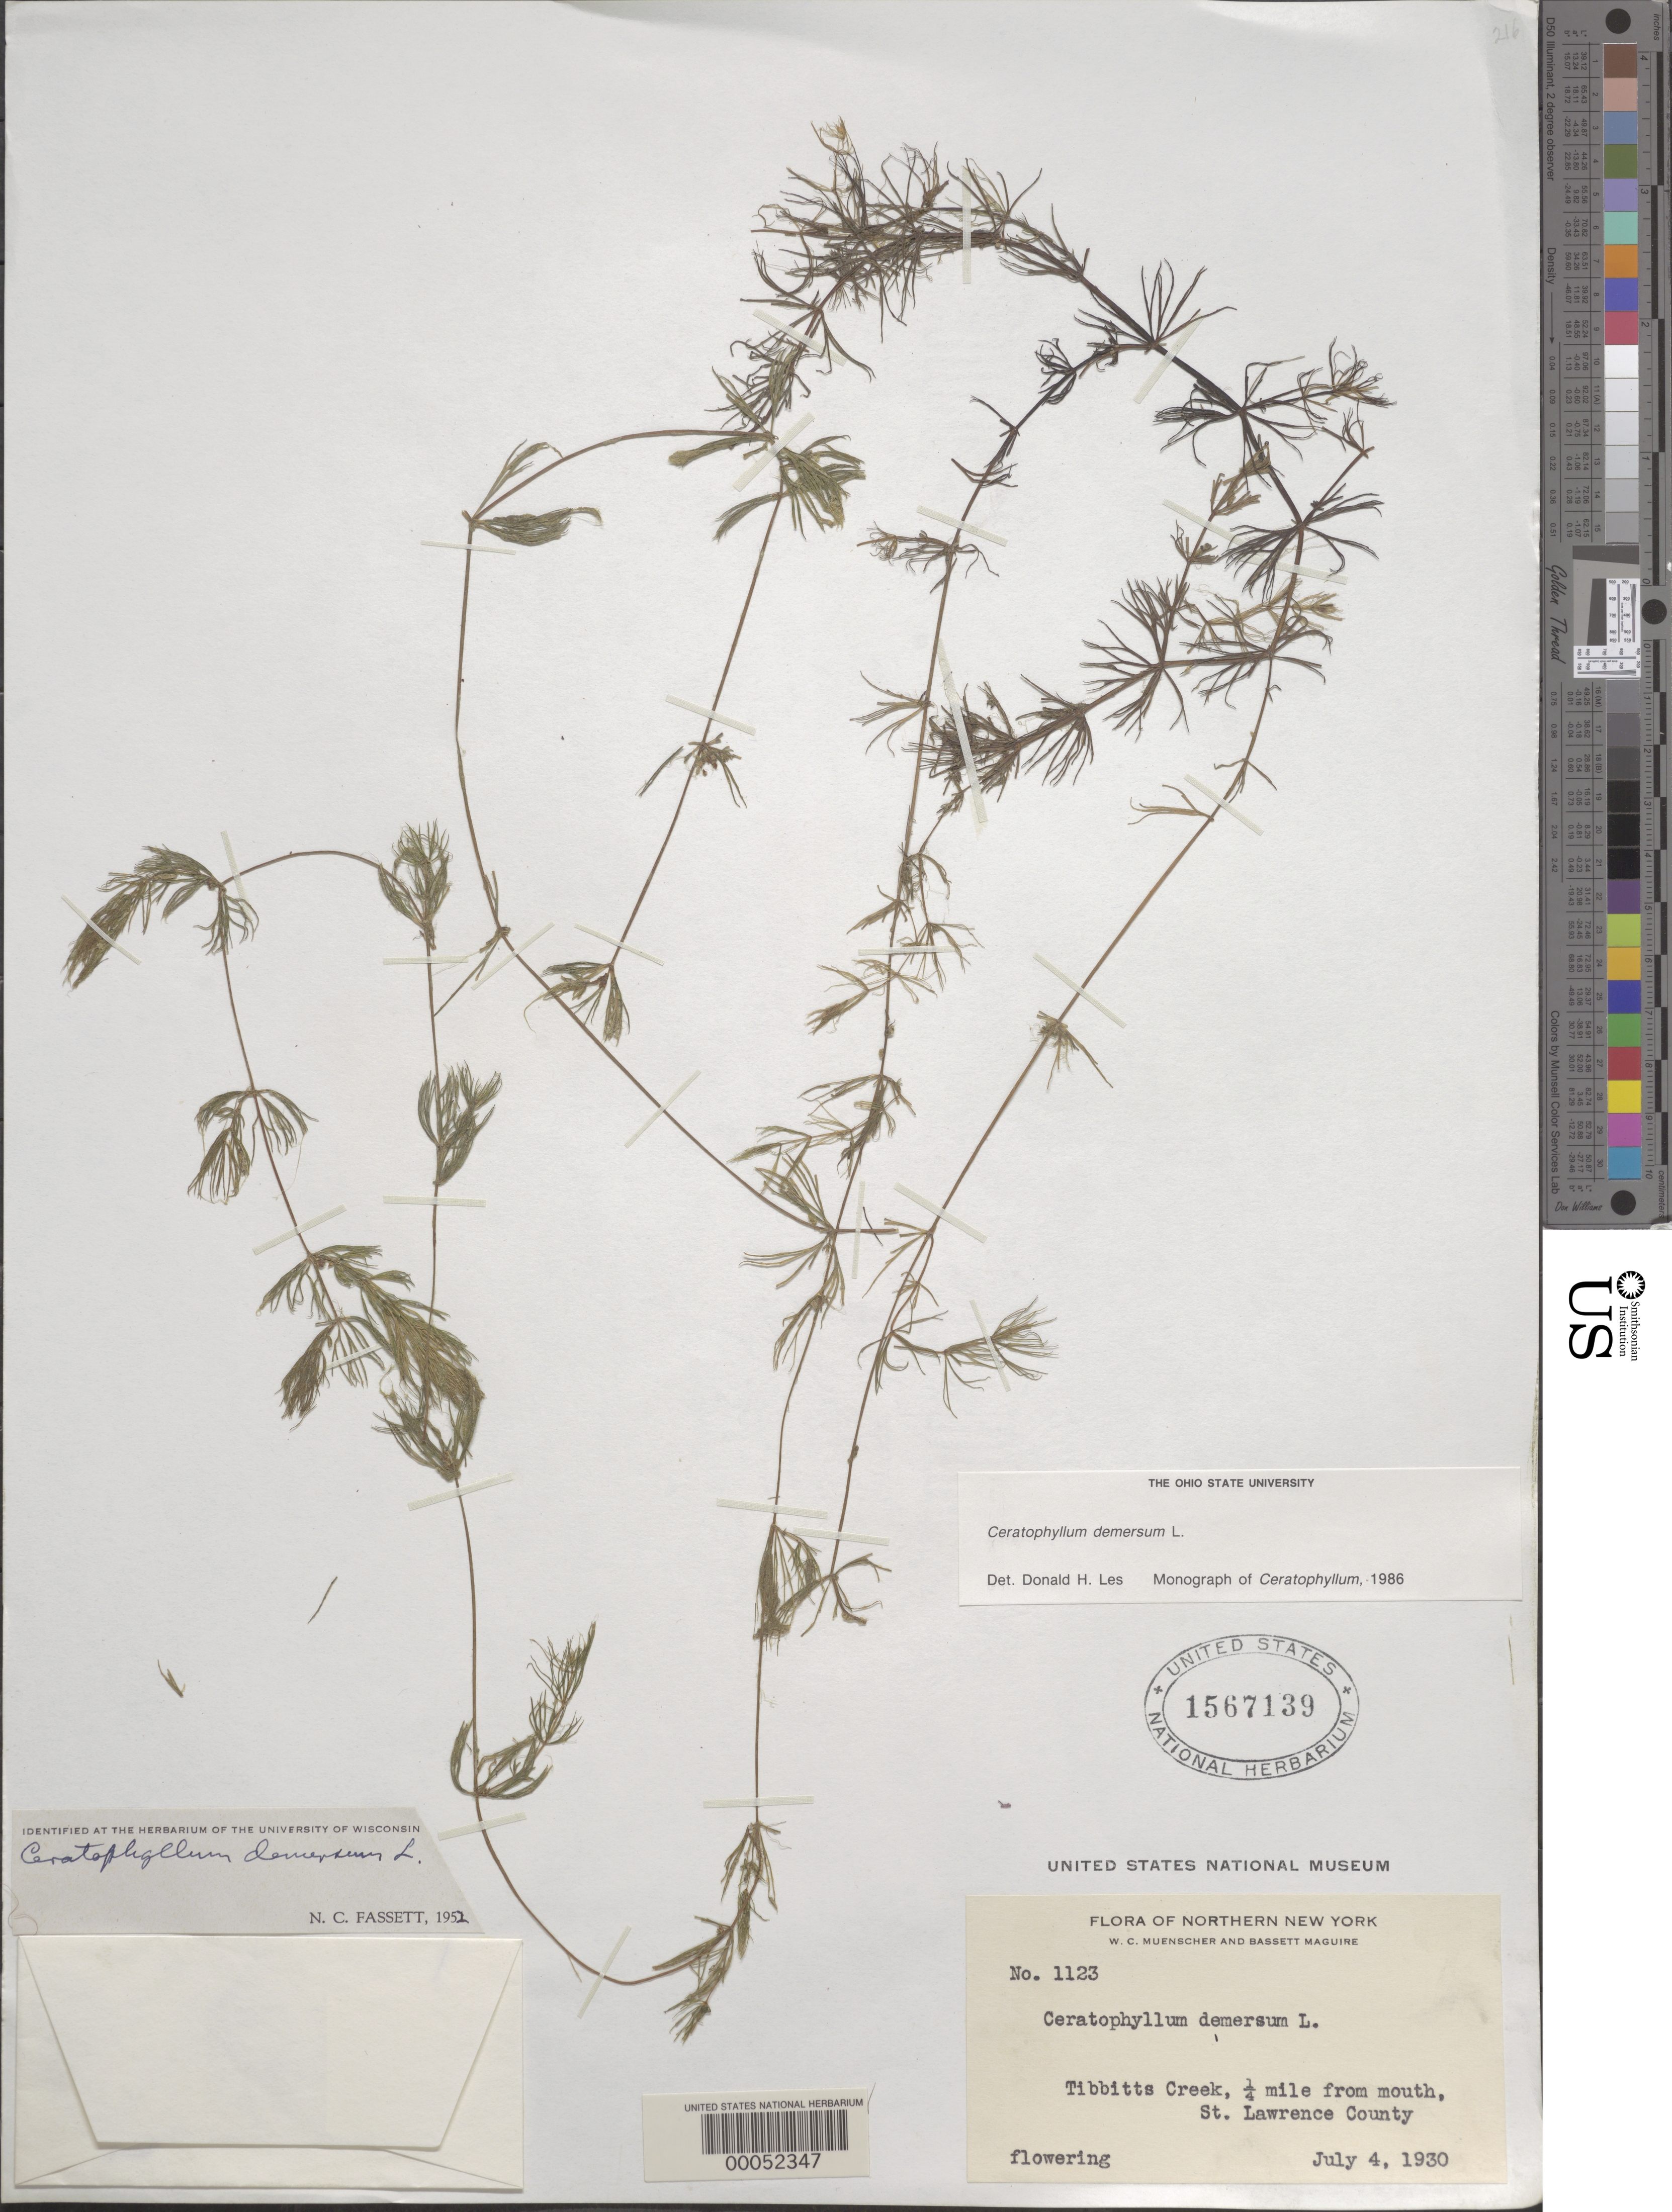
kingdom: Plantae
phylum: Tracheophyta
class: Magnoliopsida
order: Ceratophyllales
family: Ceratophyllaceae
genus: Ceratophyllum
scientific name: Ceratophyllum demersum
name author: L.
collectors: W. Muenscher & B. Maguire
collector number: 1123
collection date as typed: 04 Jul 1930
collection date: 1930-07-04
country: United States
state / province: New York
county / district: St. Lawrence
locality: Tibbitts creek .25 miles from mouth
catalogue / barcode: US 1567139